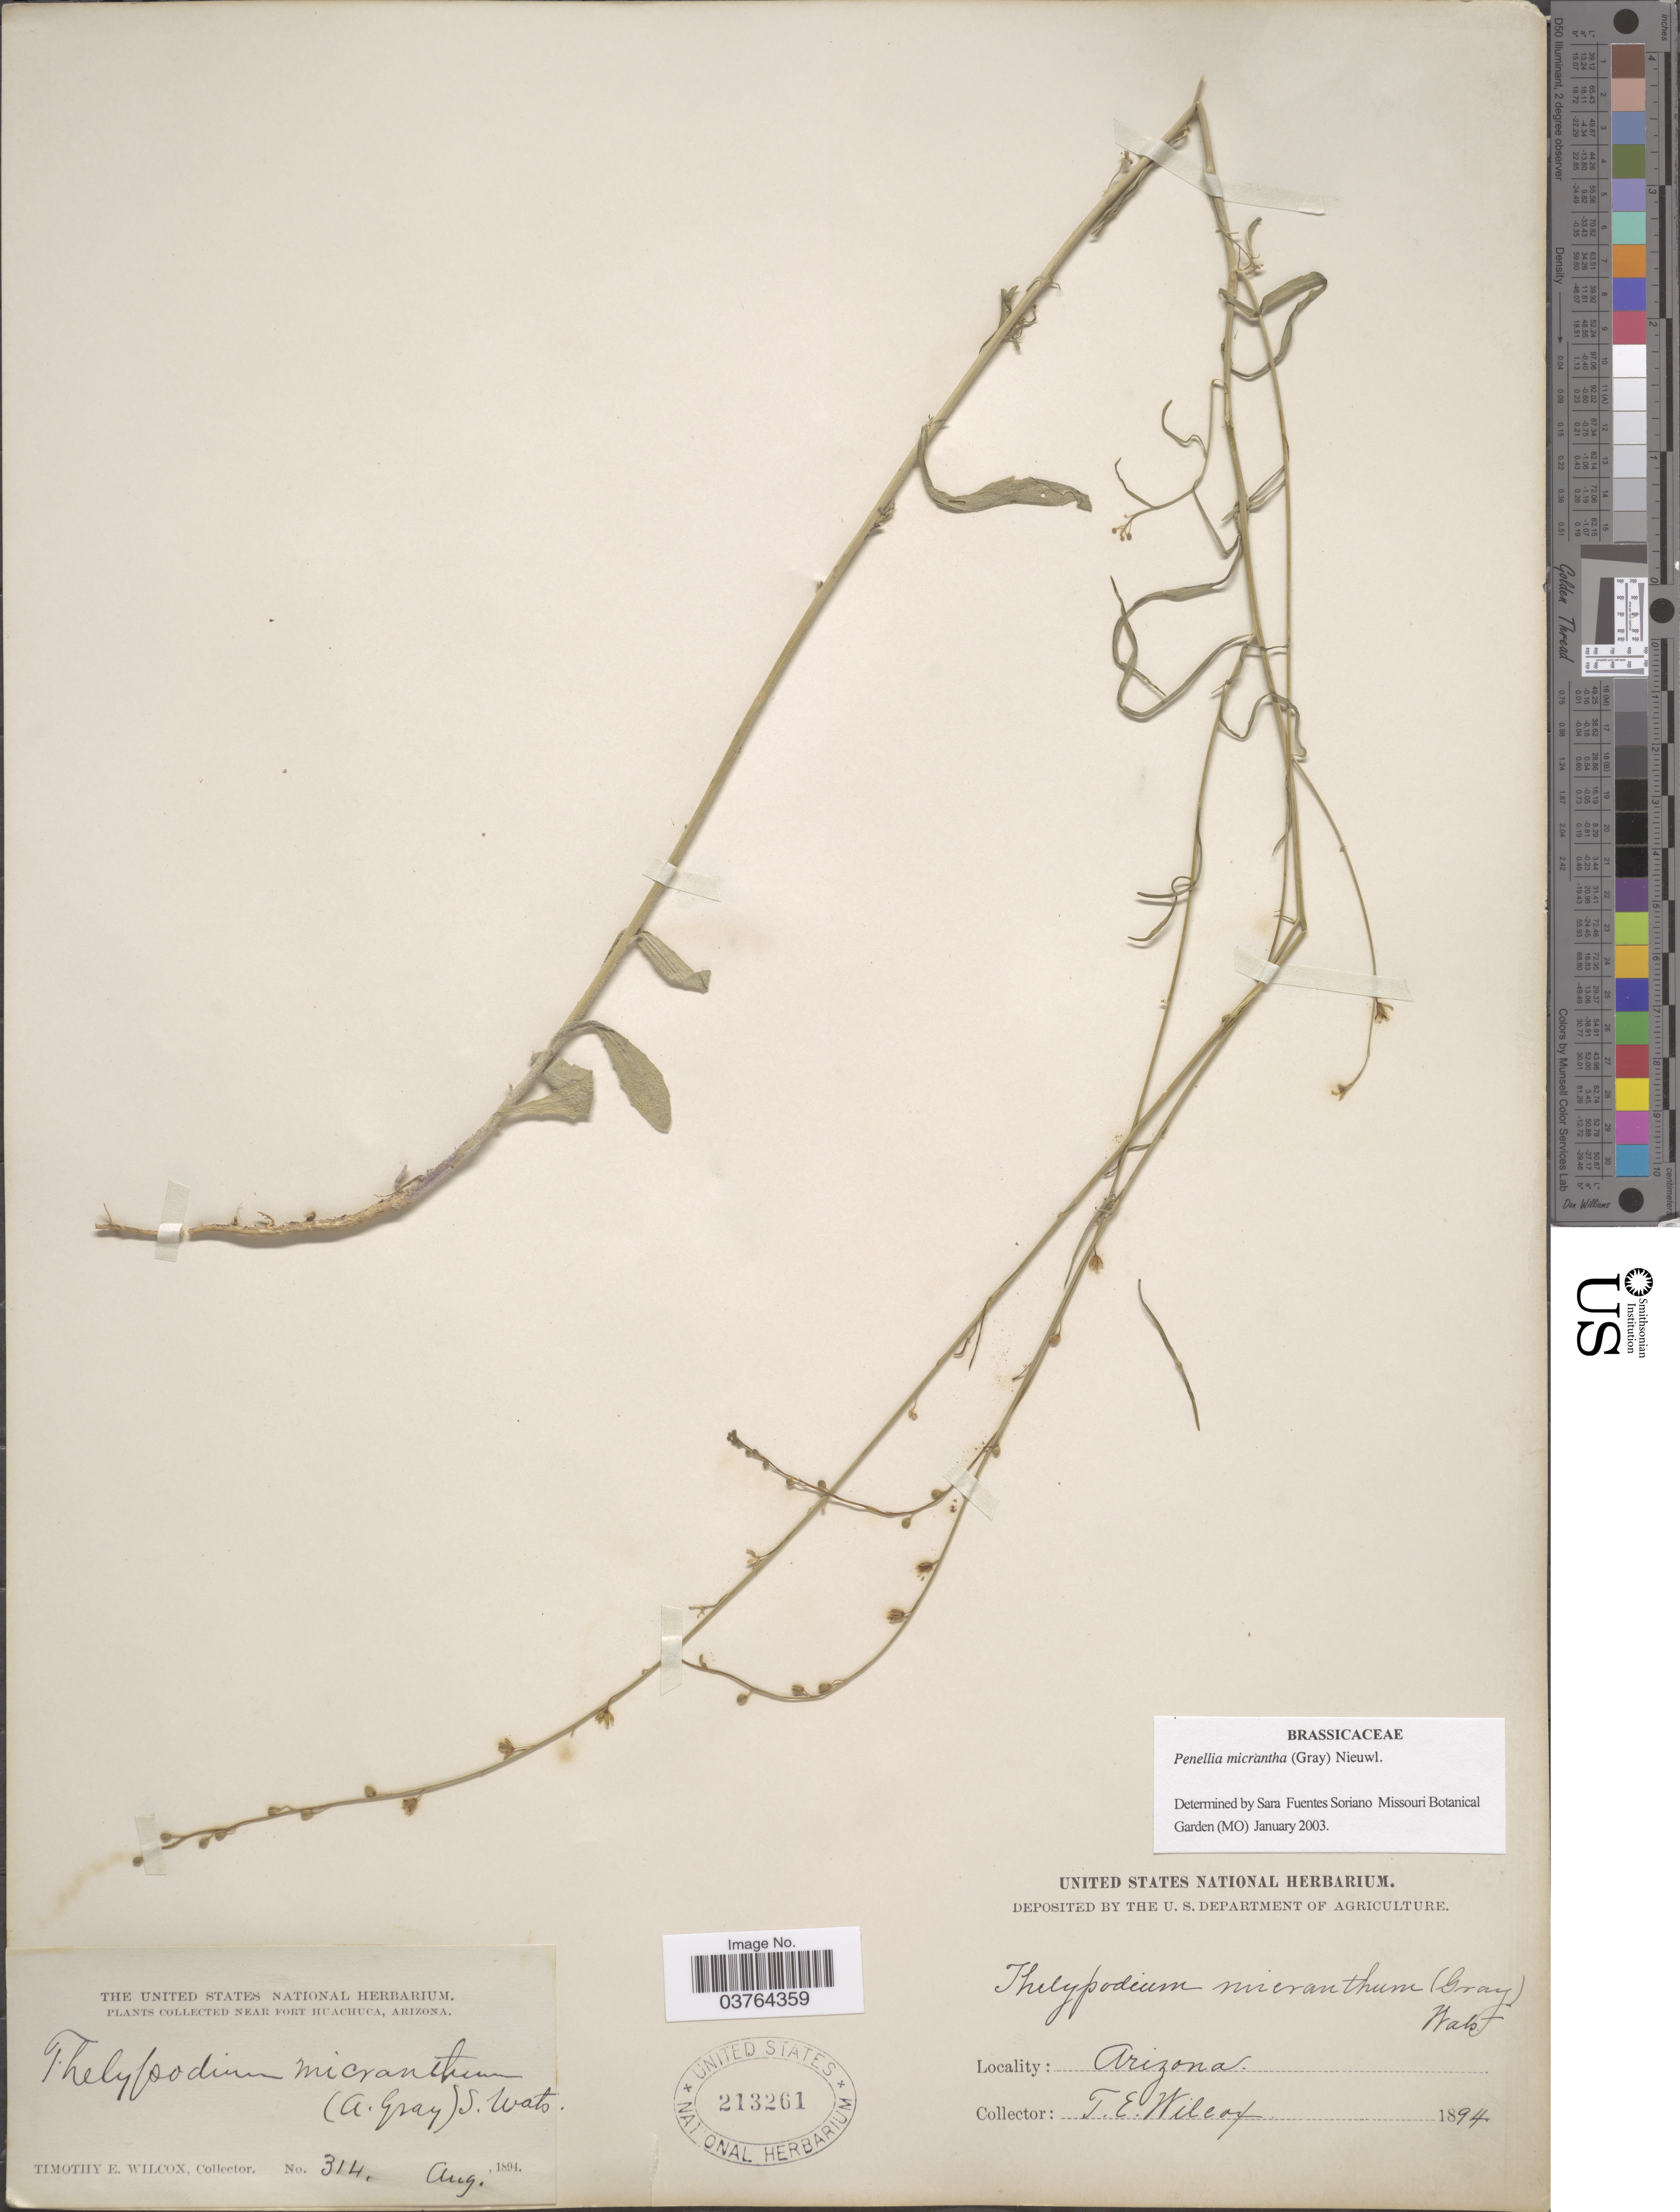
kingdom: Plantae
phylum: Tracheophyta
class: Magnoliopsida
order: Brassicales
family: Brassicaceae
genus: Pennellia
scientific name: Pennellia micrantha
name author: (A. Gray) Nieuwl.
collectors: T. E. Wilcox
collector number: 314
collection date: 1894-08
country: United States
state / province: Arizona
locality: Near Fort Huachuca.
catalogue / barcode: US 213261